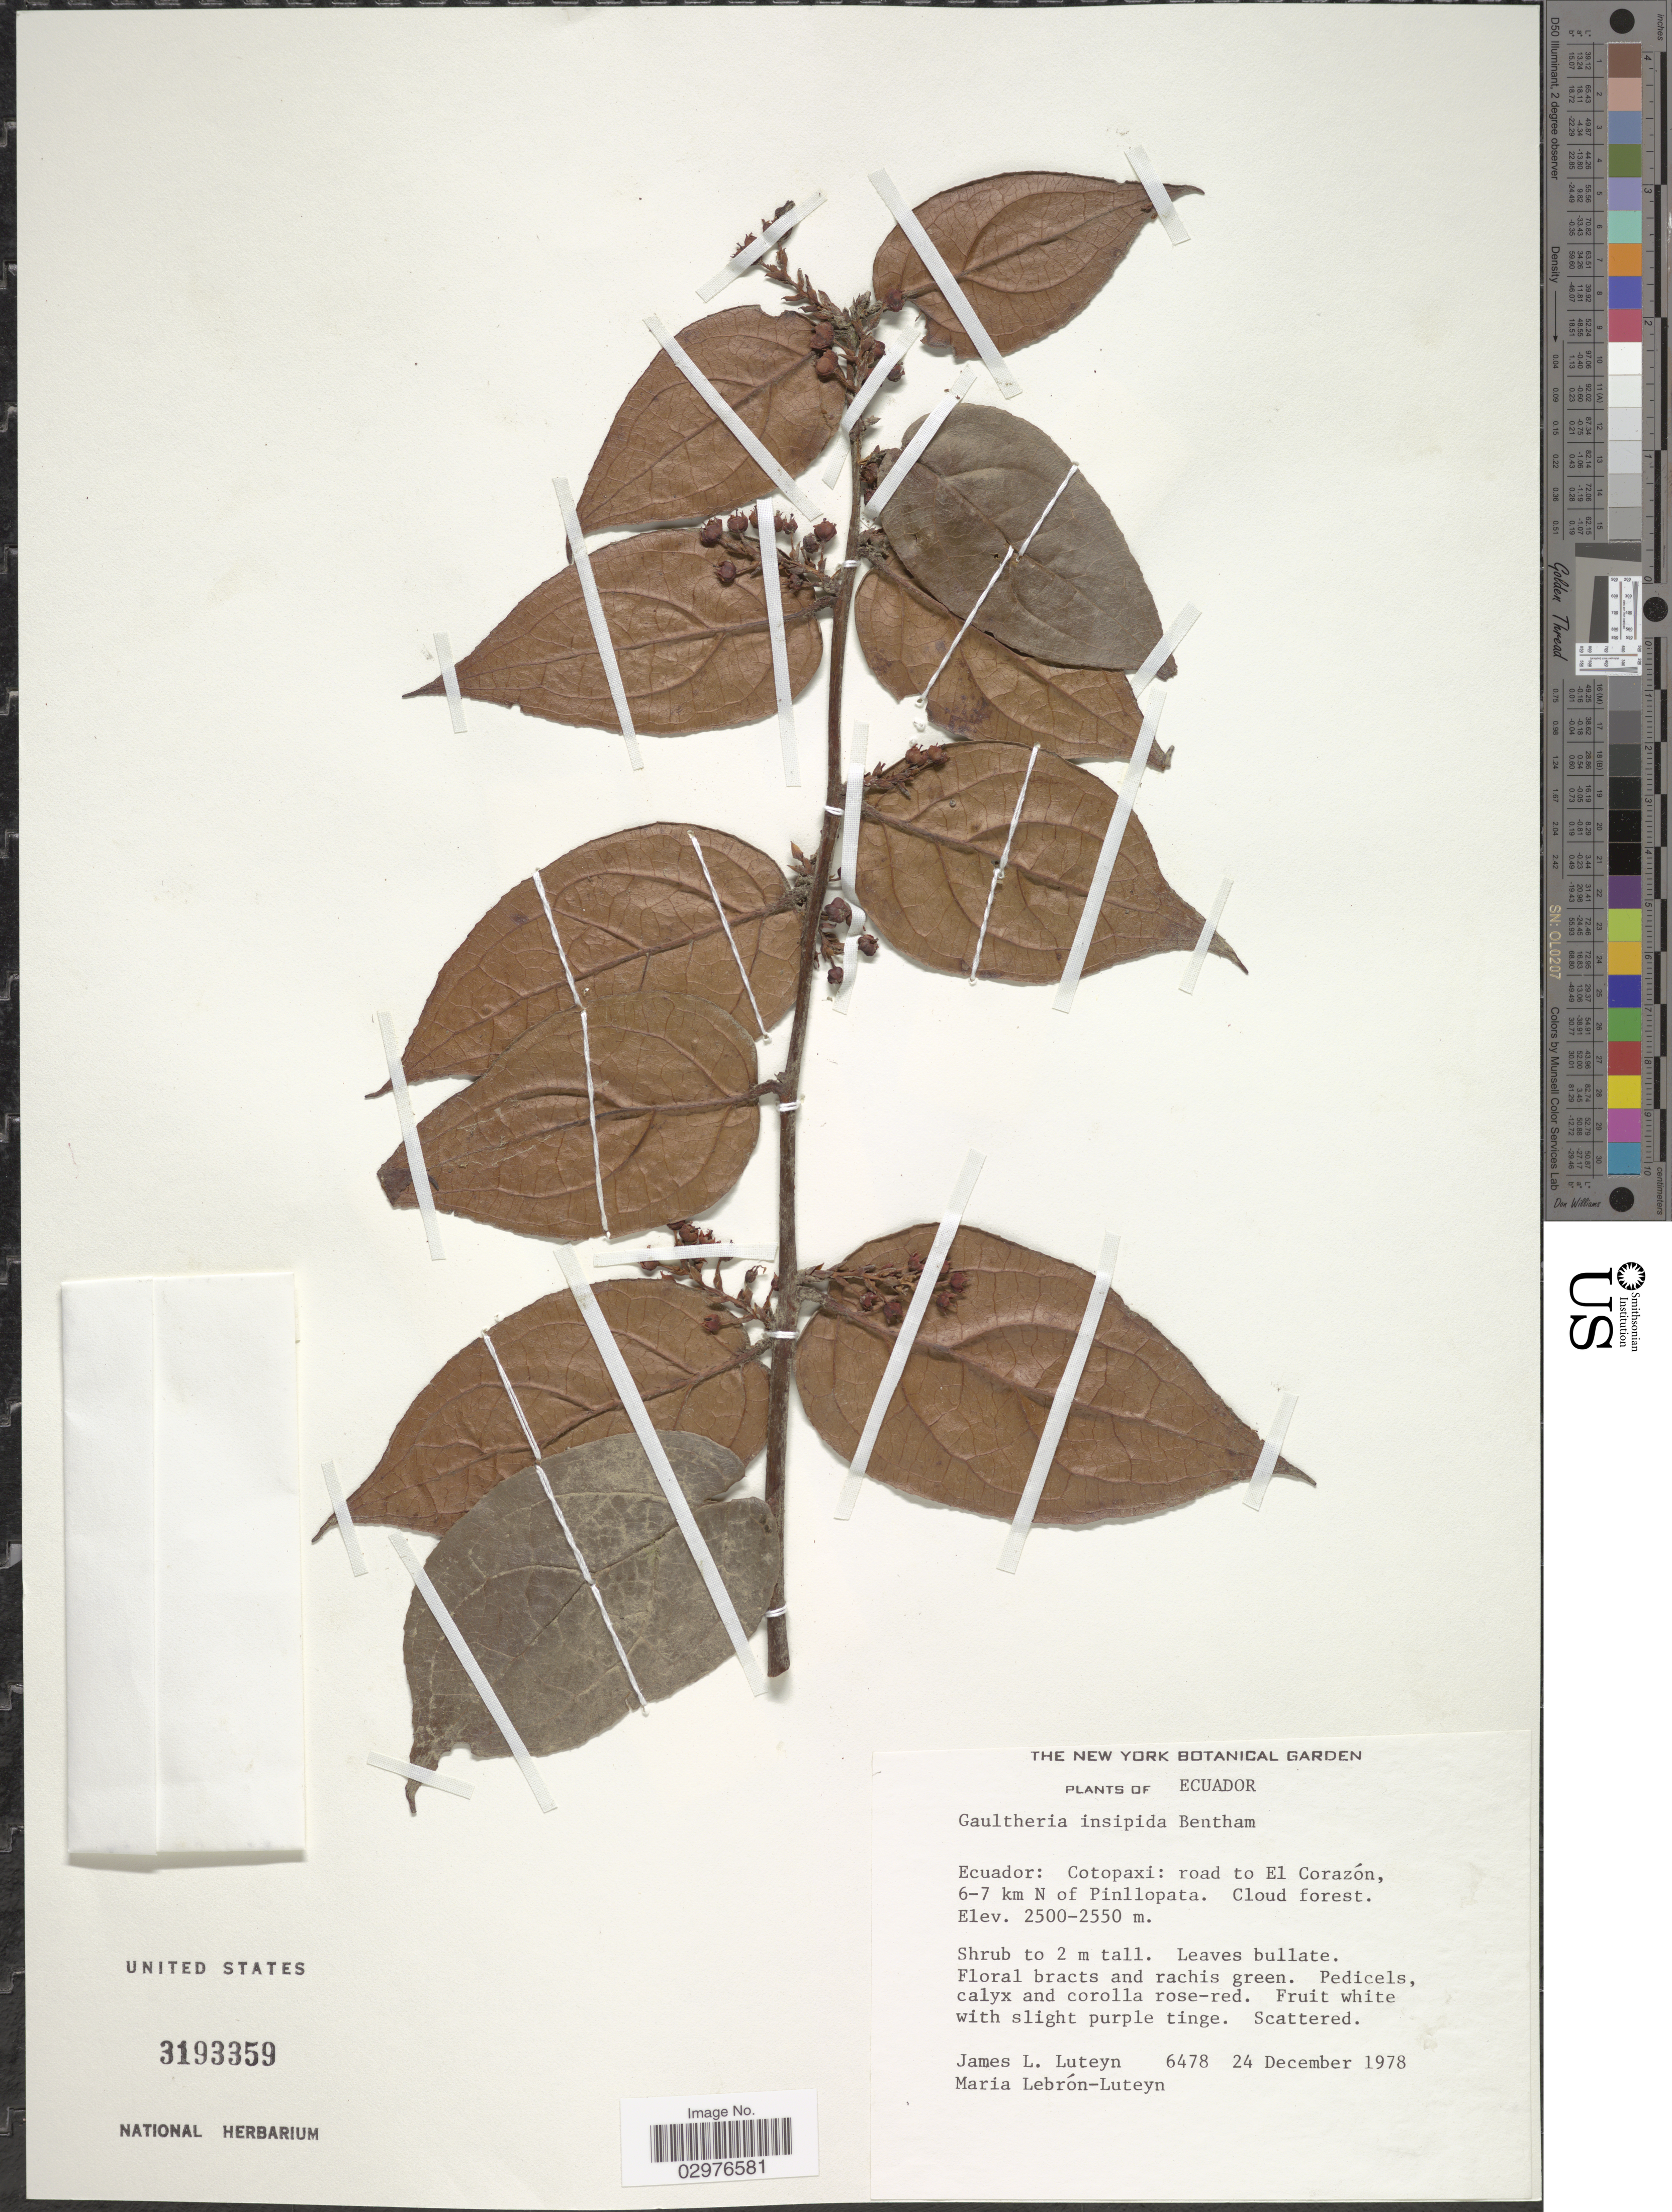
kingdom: Plantae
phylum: Tracheophyta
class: Magnoliopsida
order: Ericales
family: Ericaceae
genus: Gaultheria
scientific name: Gaultheria insipida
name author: Benth.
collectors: J. Luteyn & M. L. Lebrón-Luteyn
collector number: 6478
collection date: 1978-12-24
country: Ecuador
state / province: Cotopaxi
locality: Road to El Corazón, 6-7 km N of Pinllopata.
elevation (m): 2500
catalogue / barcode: US 3193359